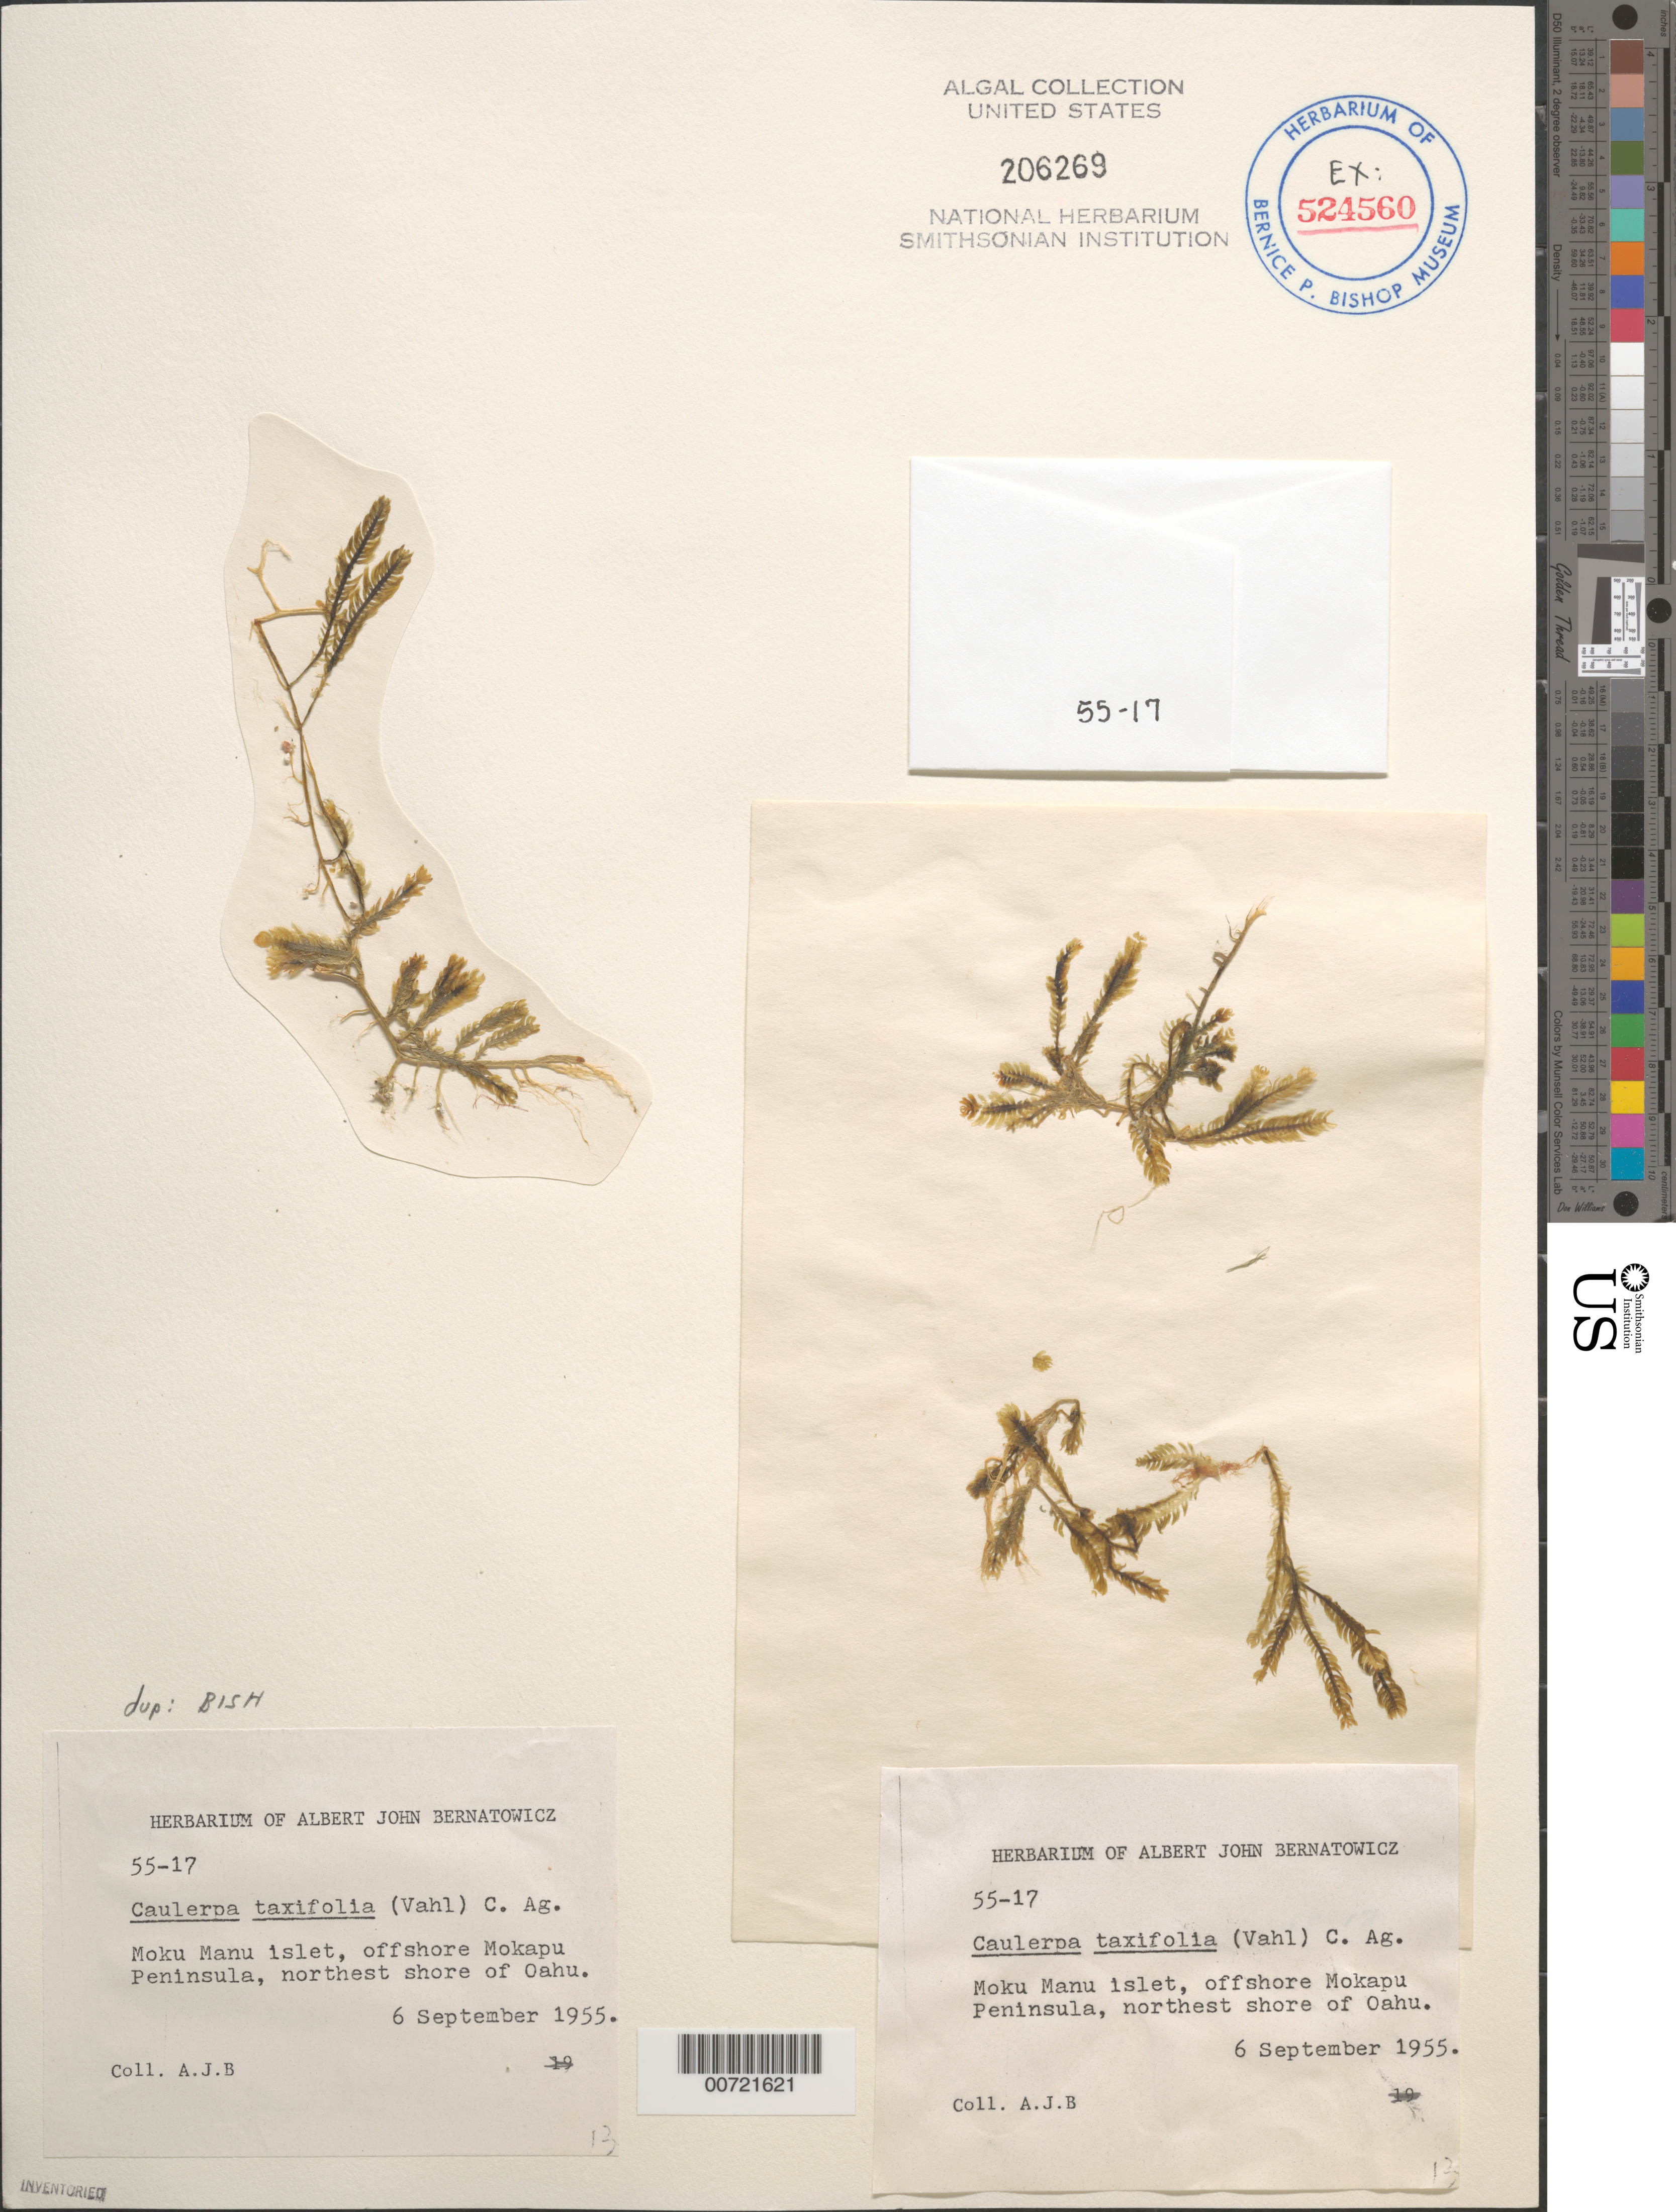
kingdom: Plantae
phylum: Chlorophyta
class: Ulvophyceae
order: Bryopsidales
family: Caulerpaceae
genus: Caulerpa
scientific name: Caulerpa taxifolia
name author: (M. Vahl) C. Agardh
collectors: A. Bernatowicz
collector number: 55-17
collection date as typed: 06 Sep 1955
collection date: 1955-09-06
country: United States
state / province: Hawaii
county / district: Honolulu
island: Oahu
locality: Moku Manu islet (Bird Island), offshore Mokapu Peninsula, northeast shore of Oahu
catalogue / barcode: US 206269